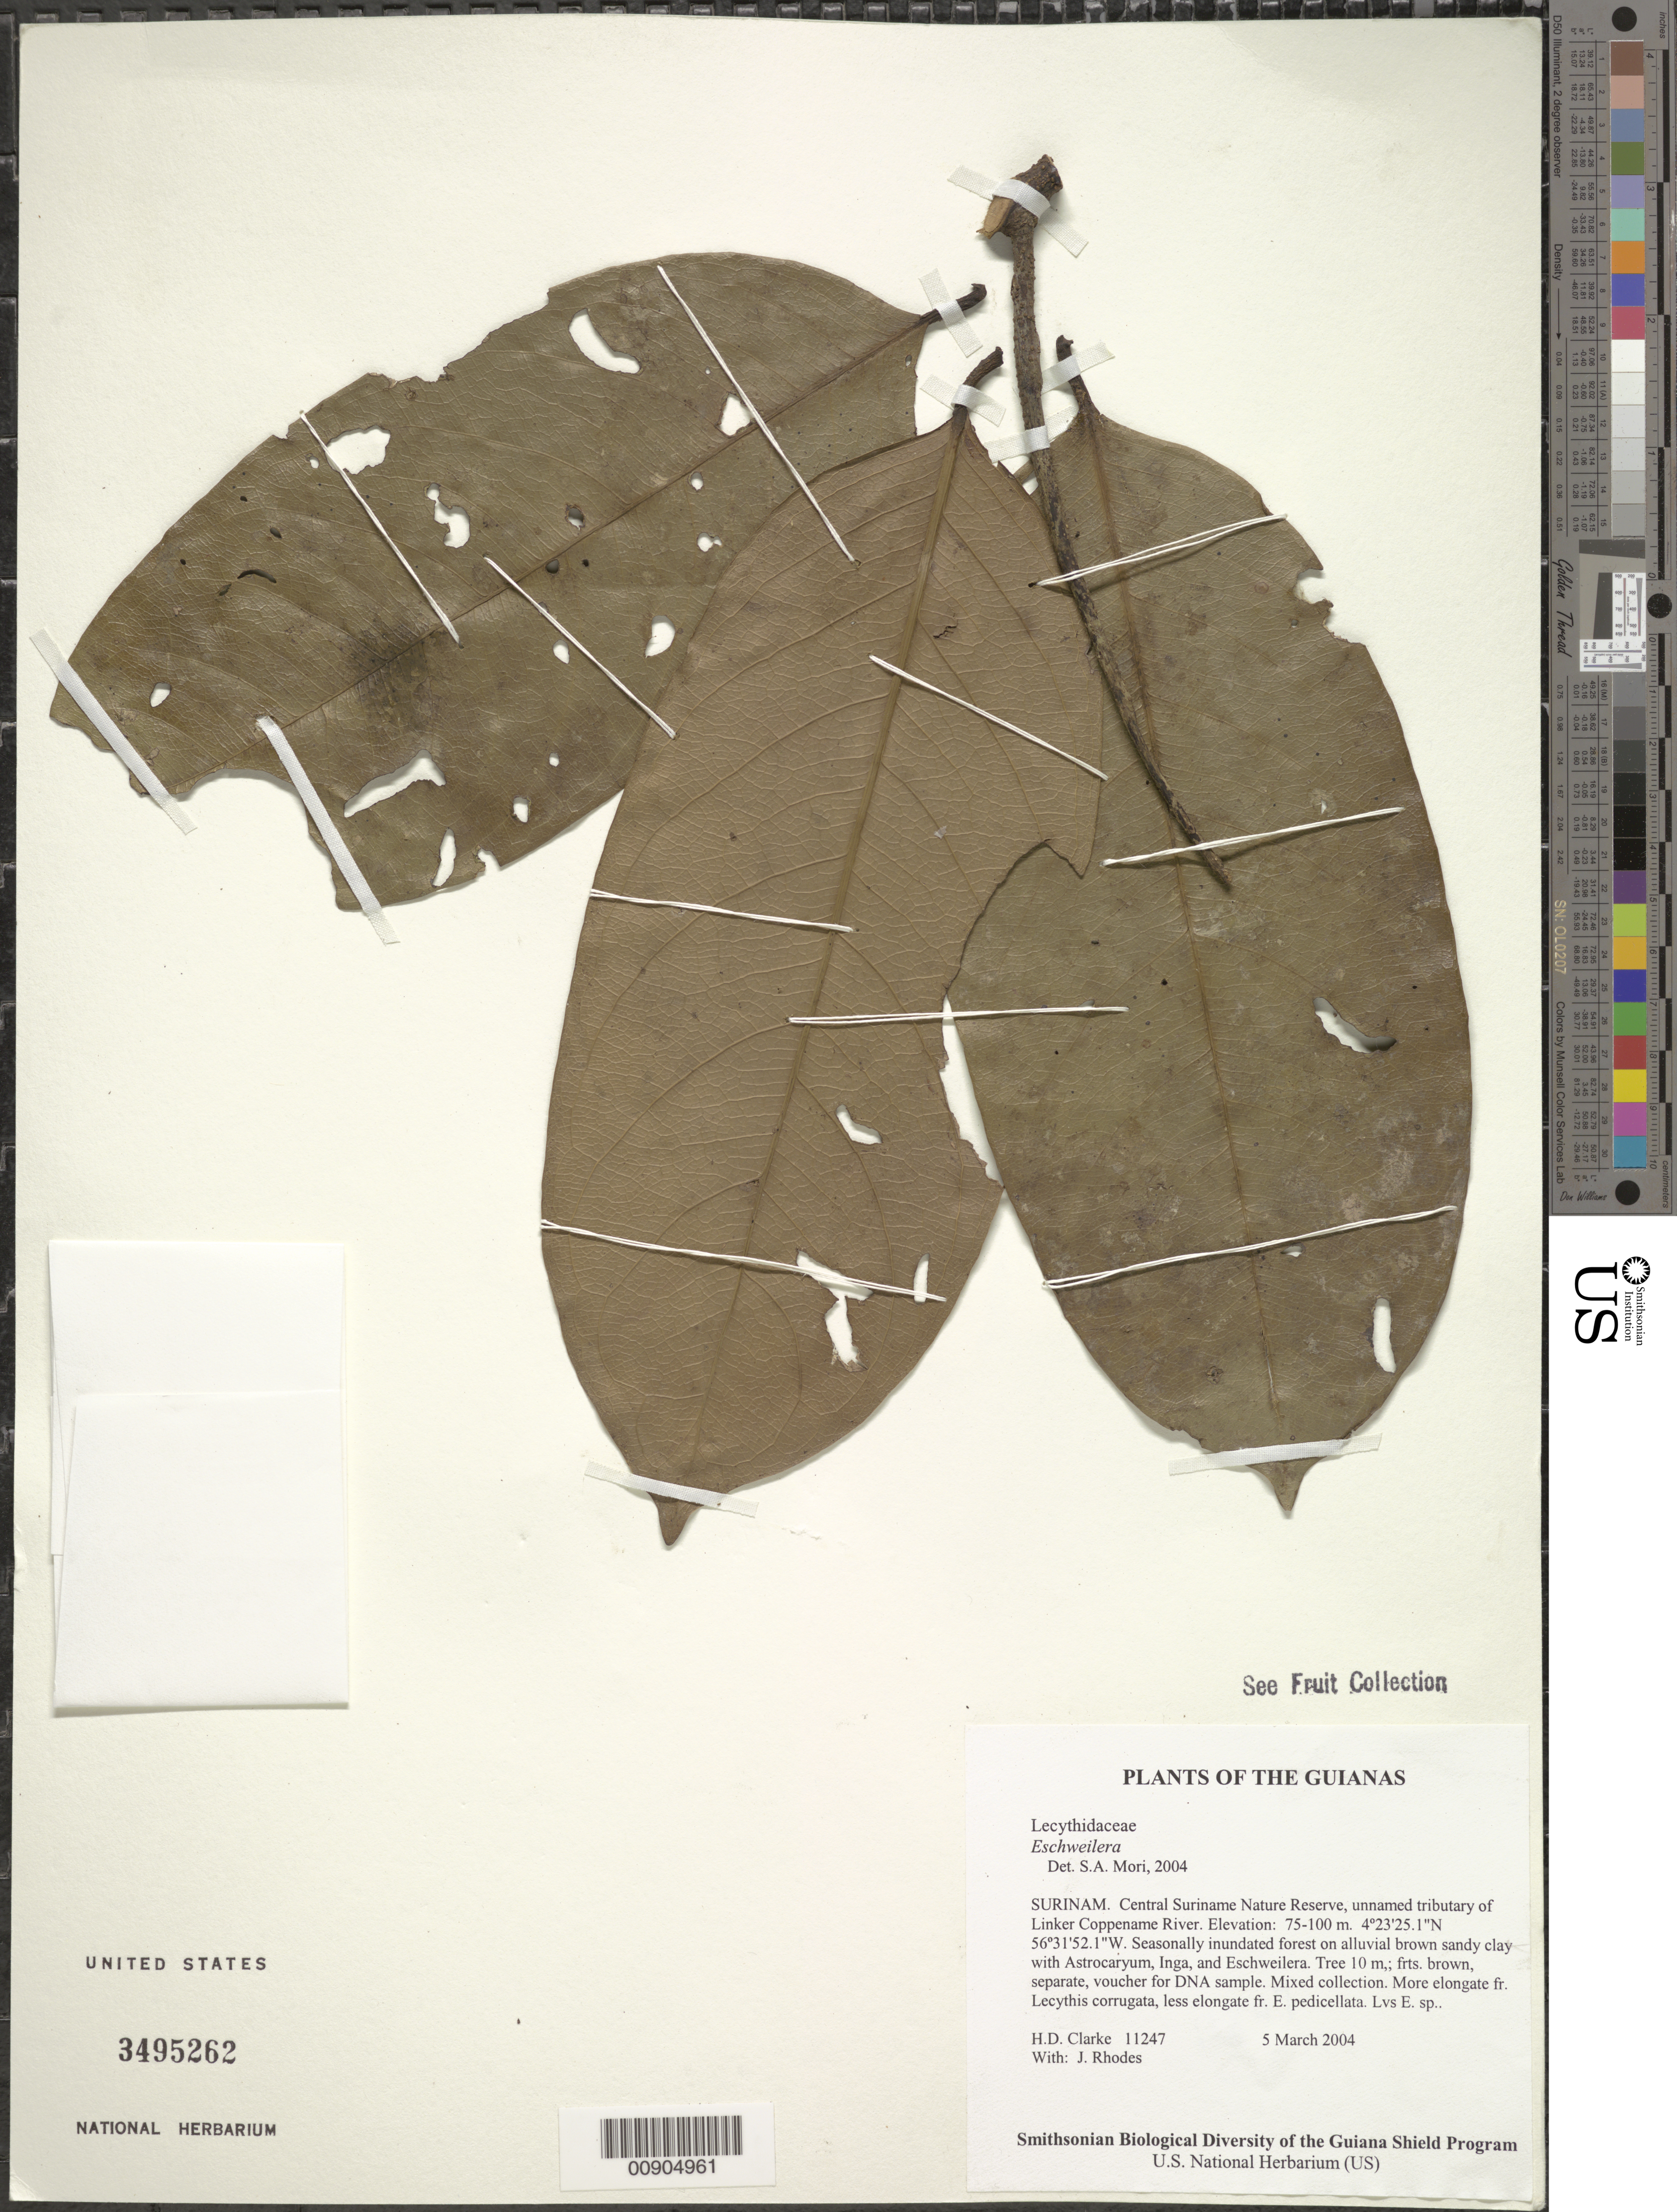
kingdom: Plantae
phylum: Tracheophyta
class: Magnoliopsida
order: Ericales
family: Lecythidaceae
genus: Eschweilera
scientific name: Eschweilera sp.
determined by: Mori, Scott A.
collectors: H. D. Clarke & J. Rhodes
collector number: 11247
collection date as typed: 5 March 2004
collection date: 2004-03-05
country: Suriname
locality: Central Suriname Nature Reserve, unnamed tributary of Linker Coppename River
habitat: Seasonally inundated forest on alluvial brown sandy clay with Astrocaryum, Inga, and Eschweilera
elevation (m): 75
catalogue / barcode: US 3495262